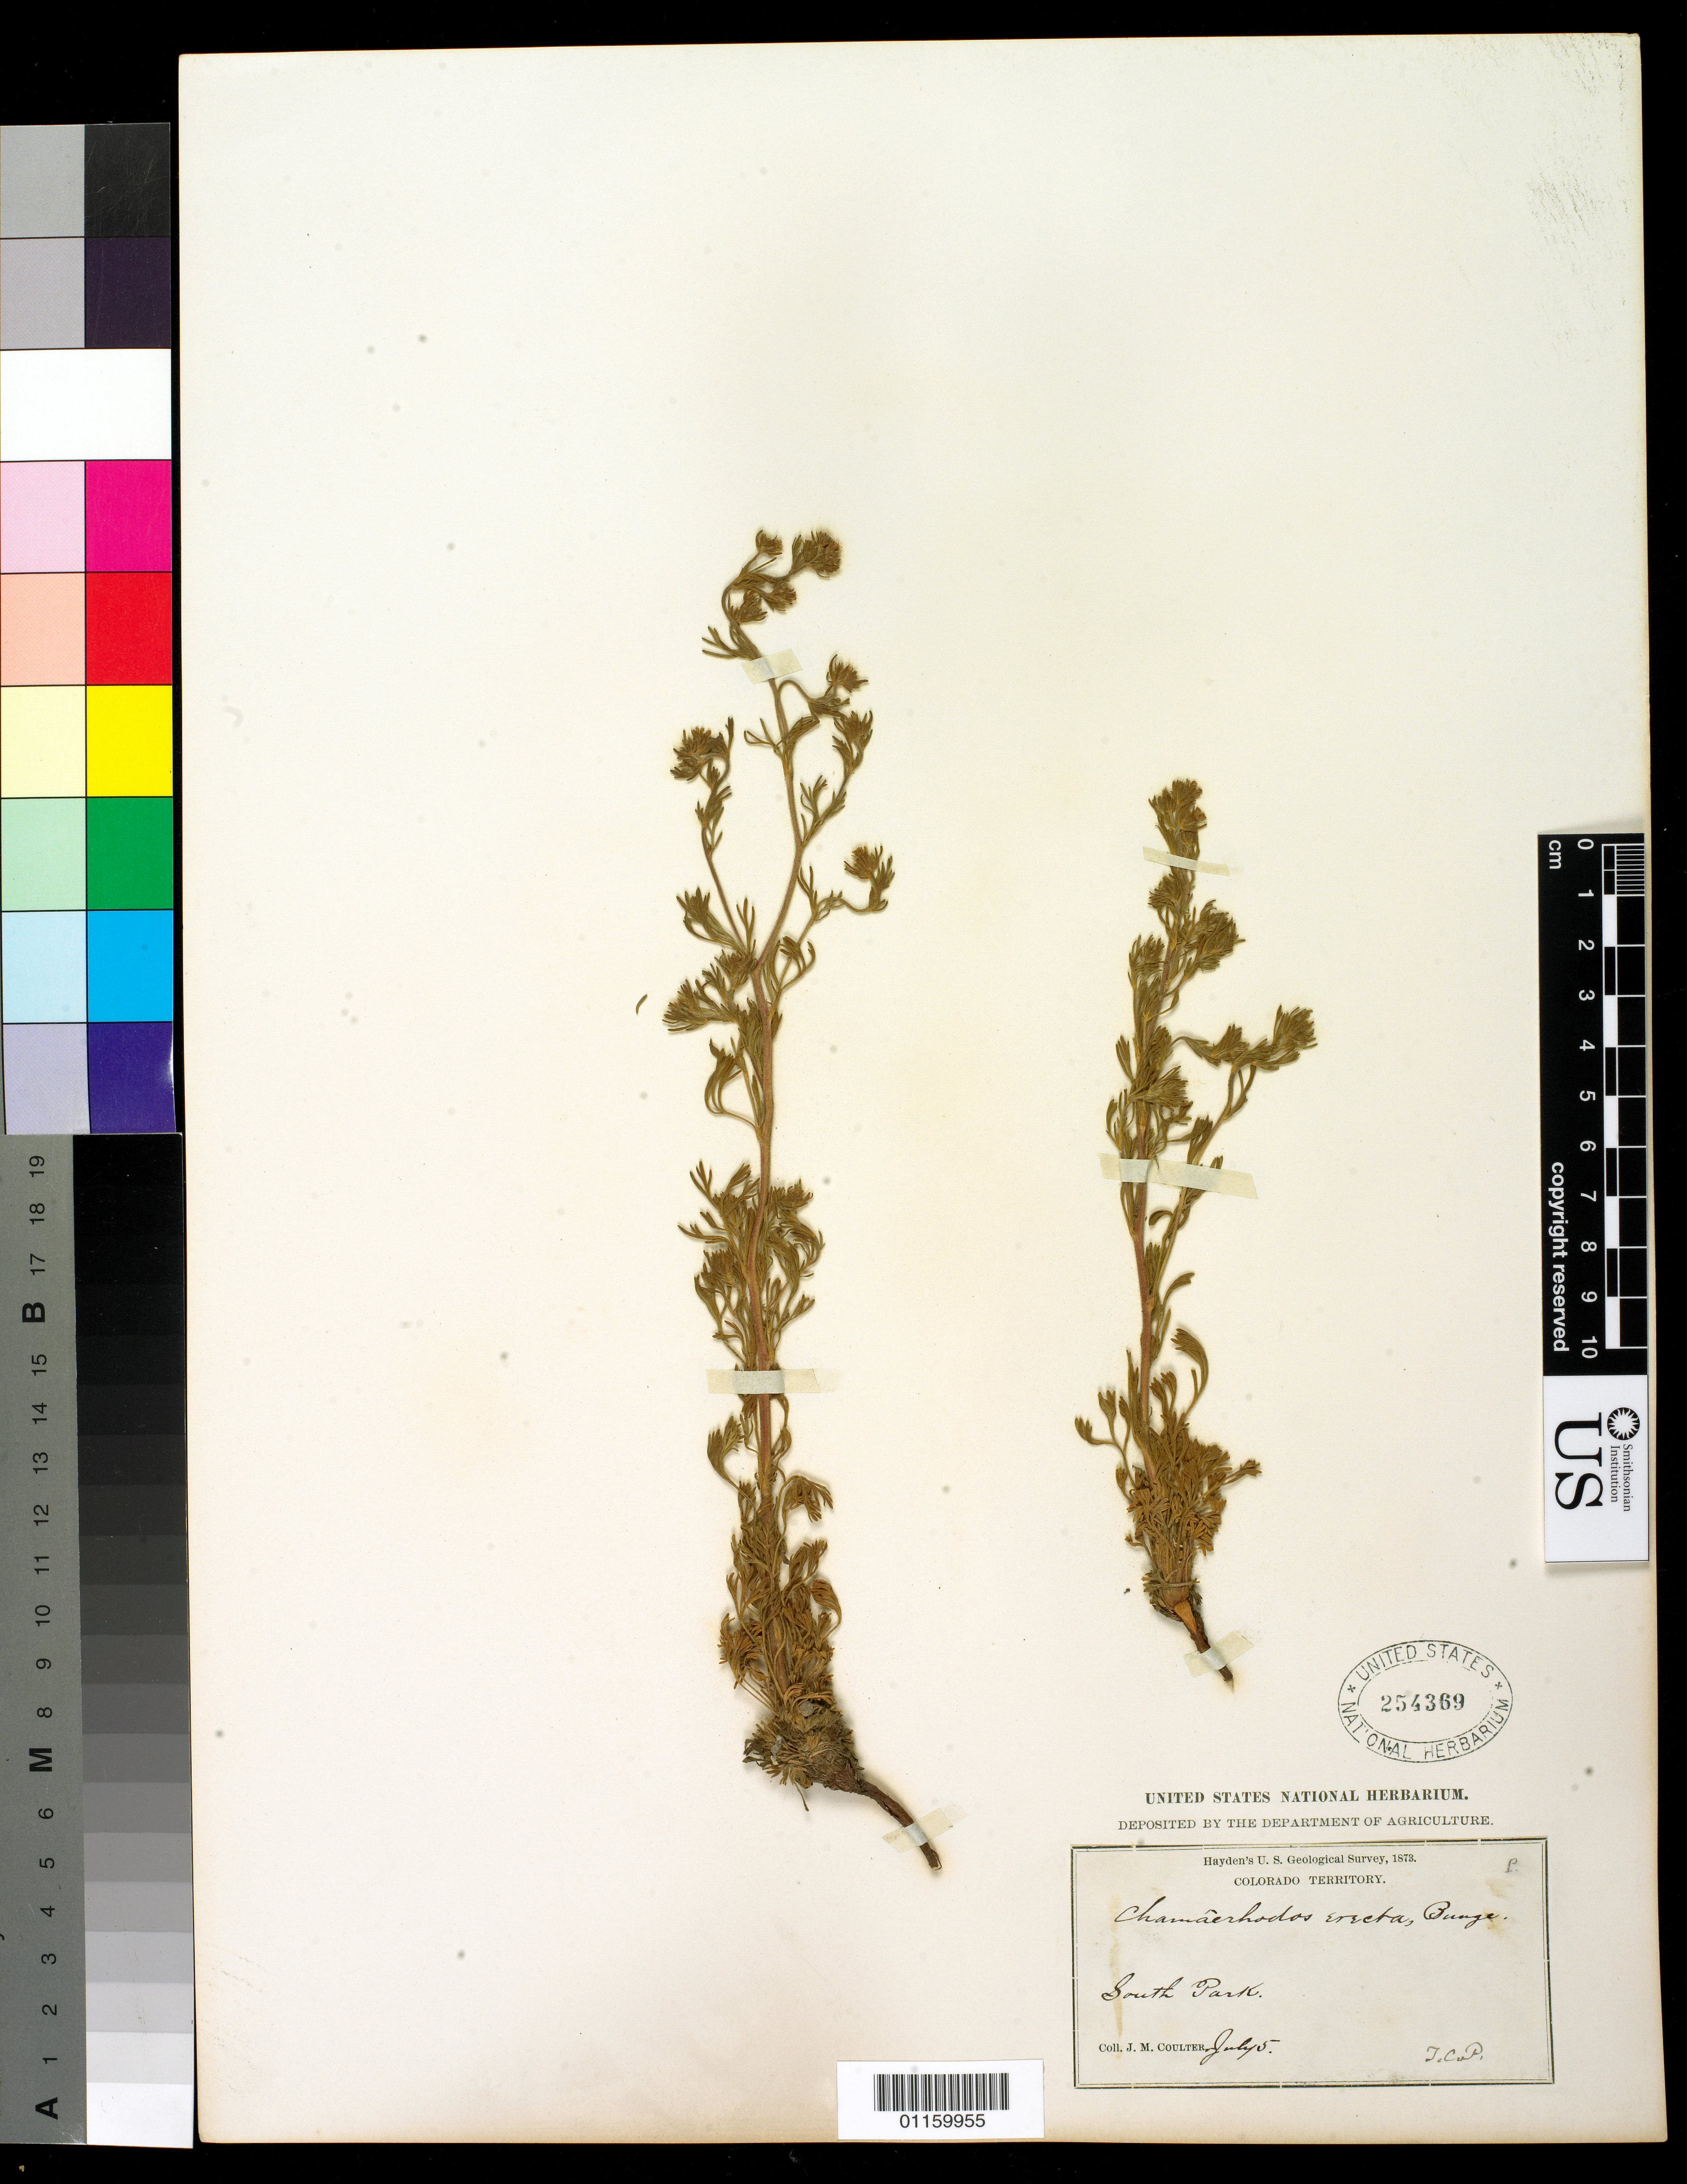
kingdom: Plantae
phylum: Tracheophyta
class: Magnoliopsida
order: Rosales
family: Rosaceae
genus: Chamaerhodos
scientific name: Chamaerhodos erecta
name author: (L.) Bunge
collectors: J. M. Coulter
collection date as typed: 05 Jul 1873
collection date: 1873-07-05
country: United States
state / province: Colorado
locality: South Park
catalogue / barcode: US 254369